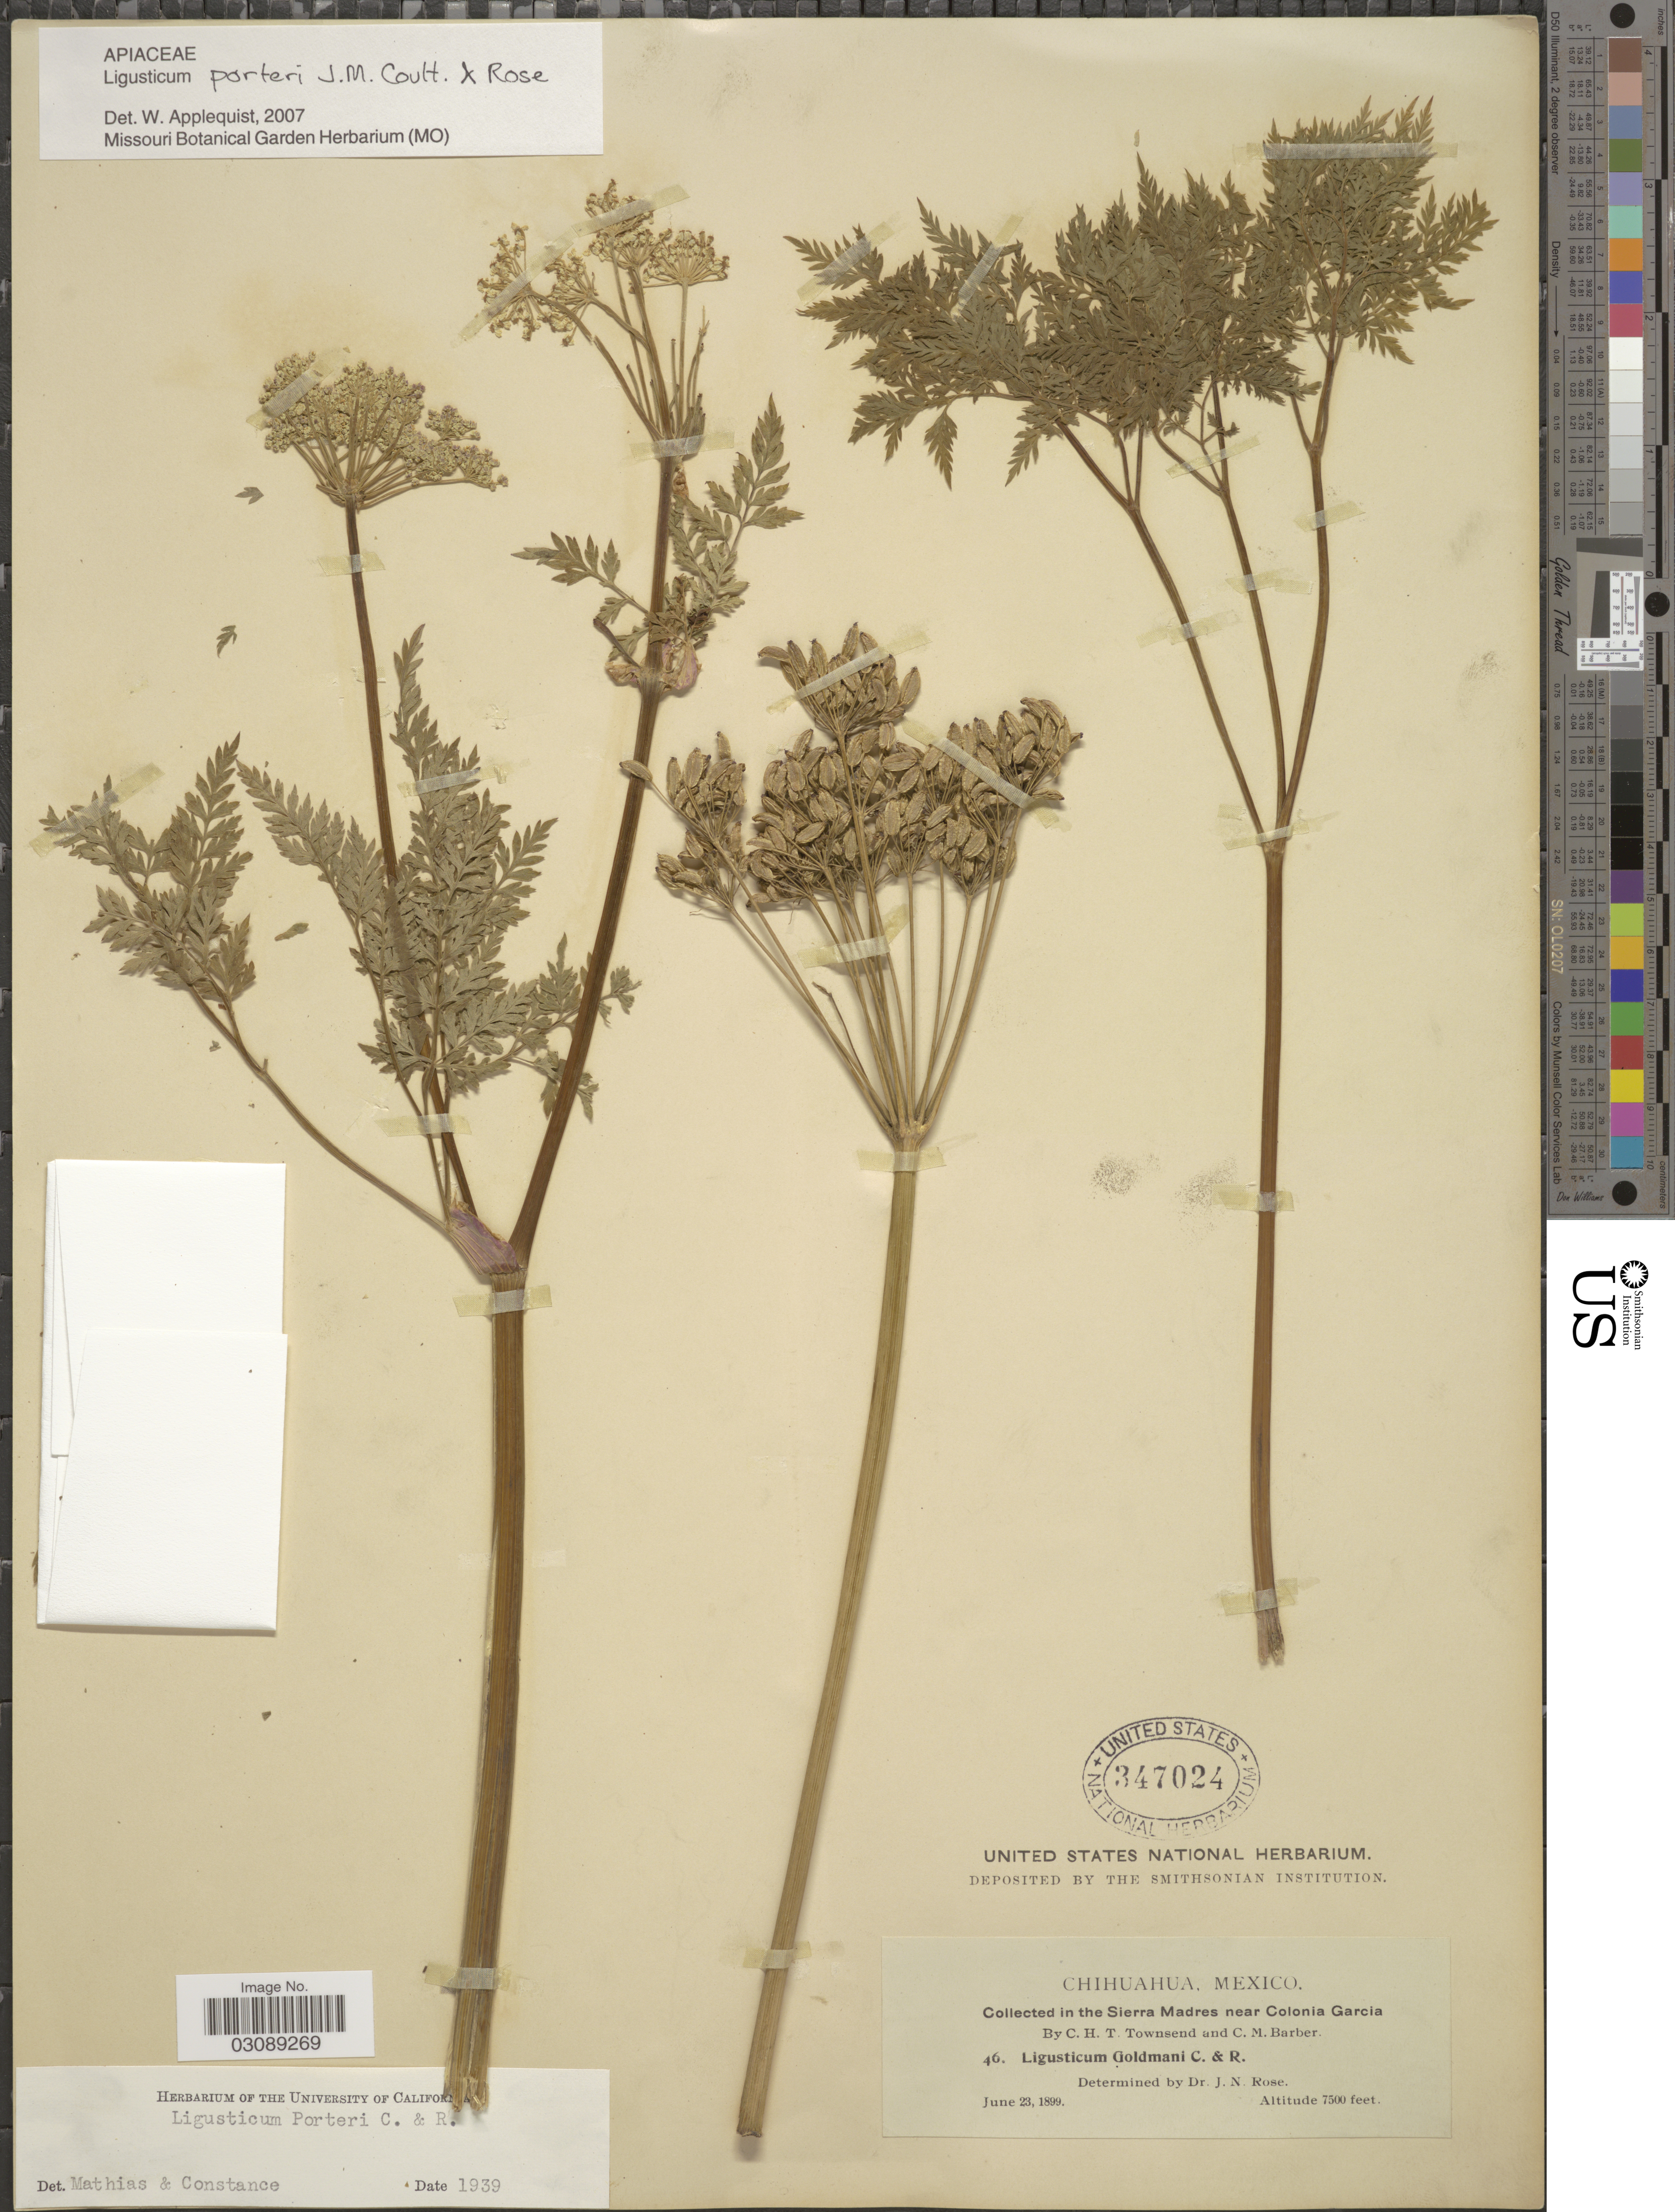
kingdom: Plantae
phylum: Tracheophyta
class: Magnoliopsida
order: Apiales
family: Apiaceae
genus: Ligusticum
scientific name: Ligusticum porteri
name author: J.M. Coult. & Rose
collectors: C. H. T. Townsend & C. Barber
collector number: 46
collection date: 1899-06-23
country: Mexico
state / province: Chihuahua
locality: Sierra Madres near Colonia Garcia.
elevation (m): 2286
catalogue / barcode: US 347024